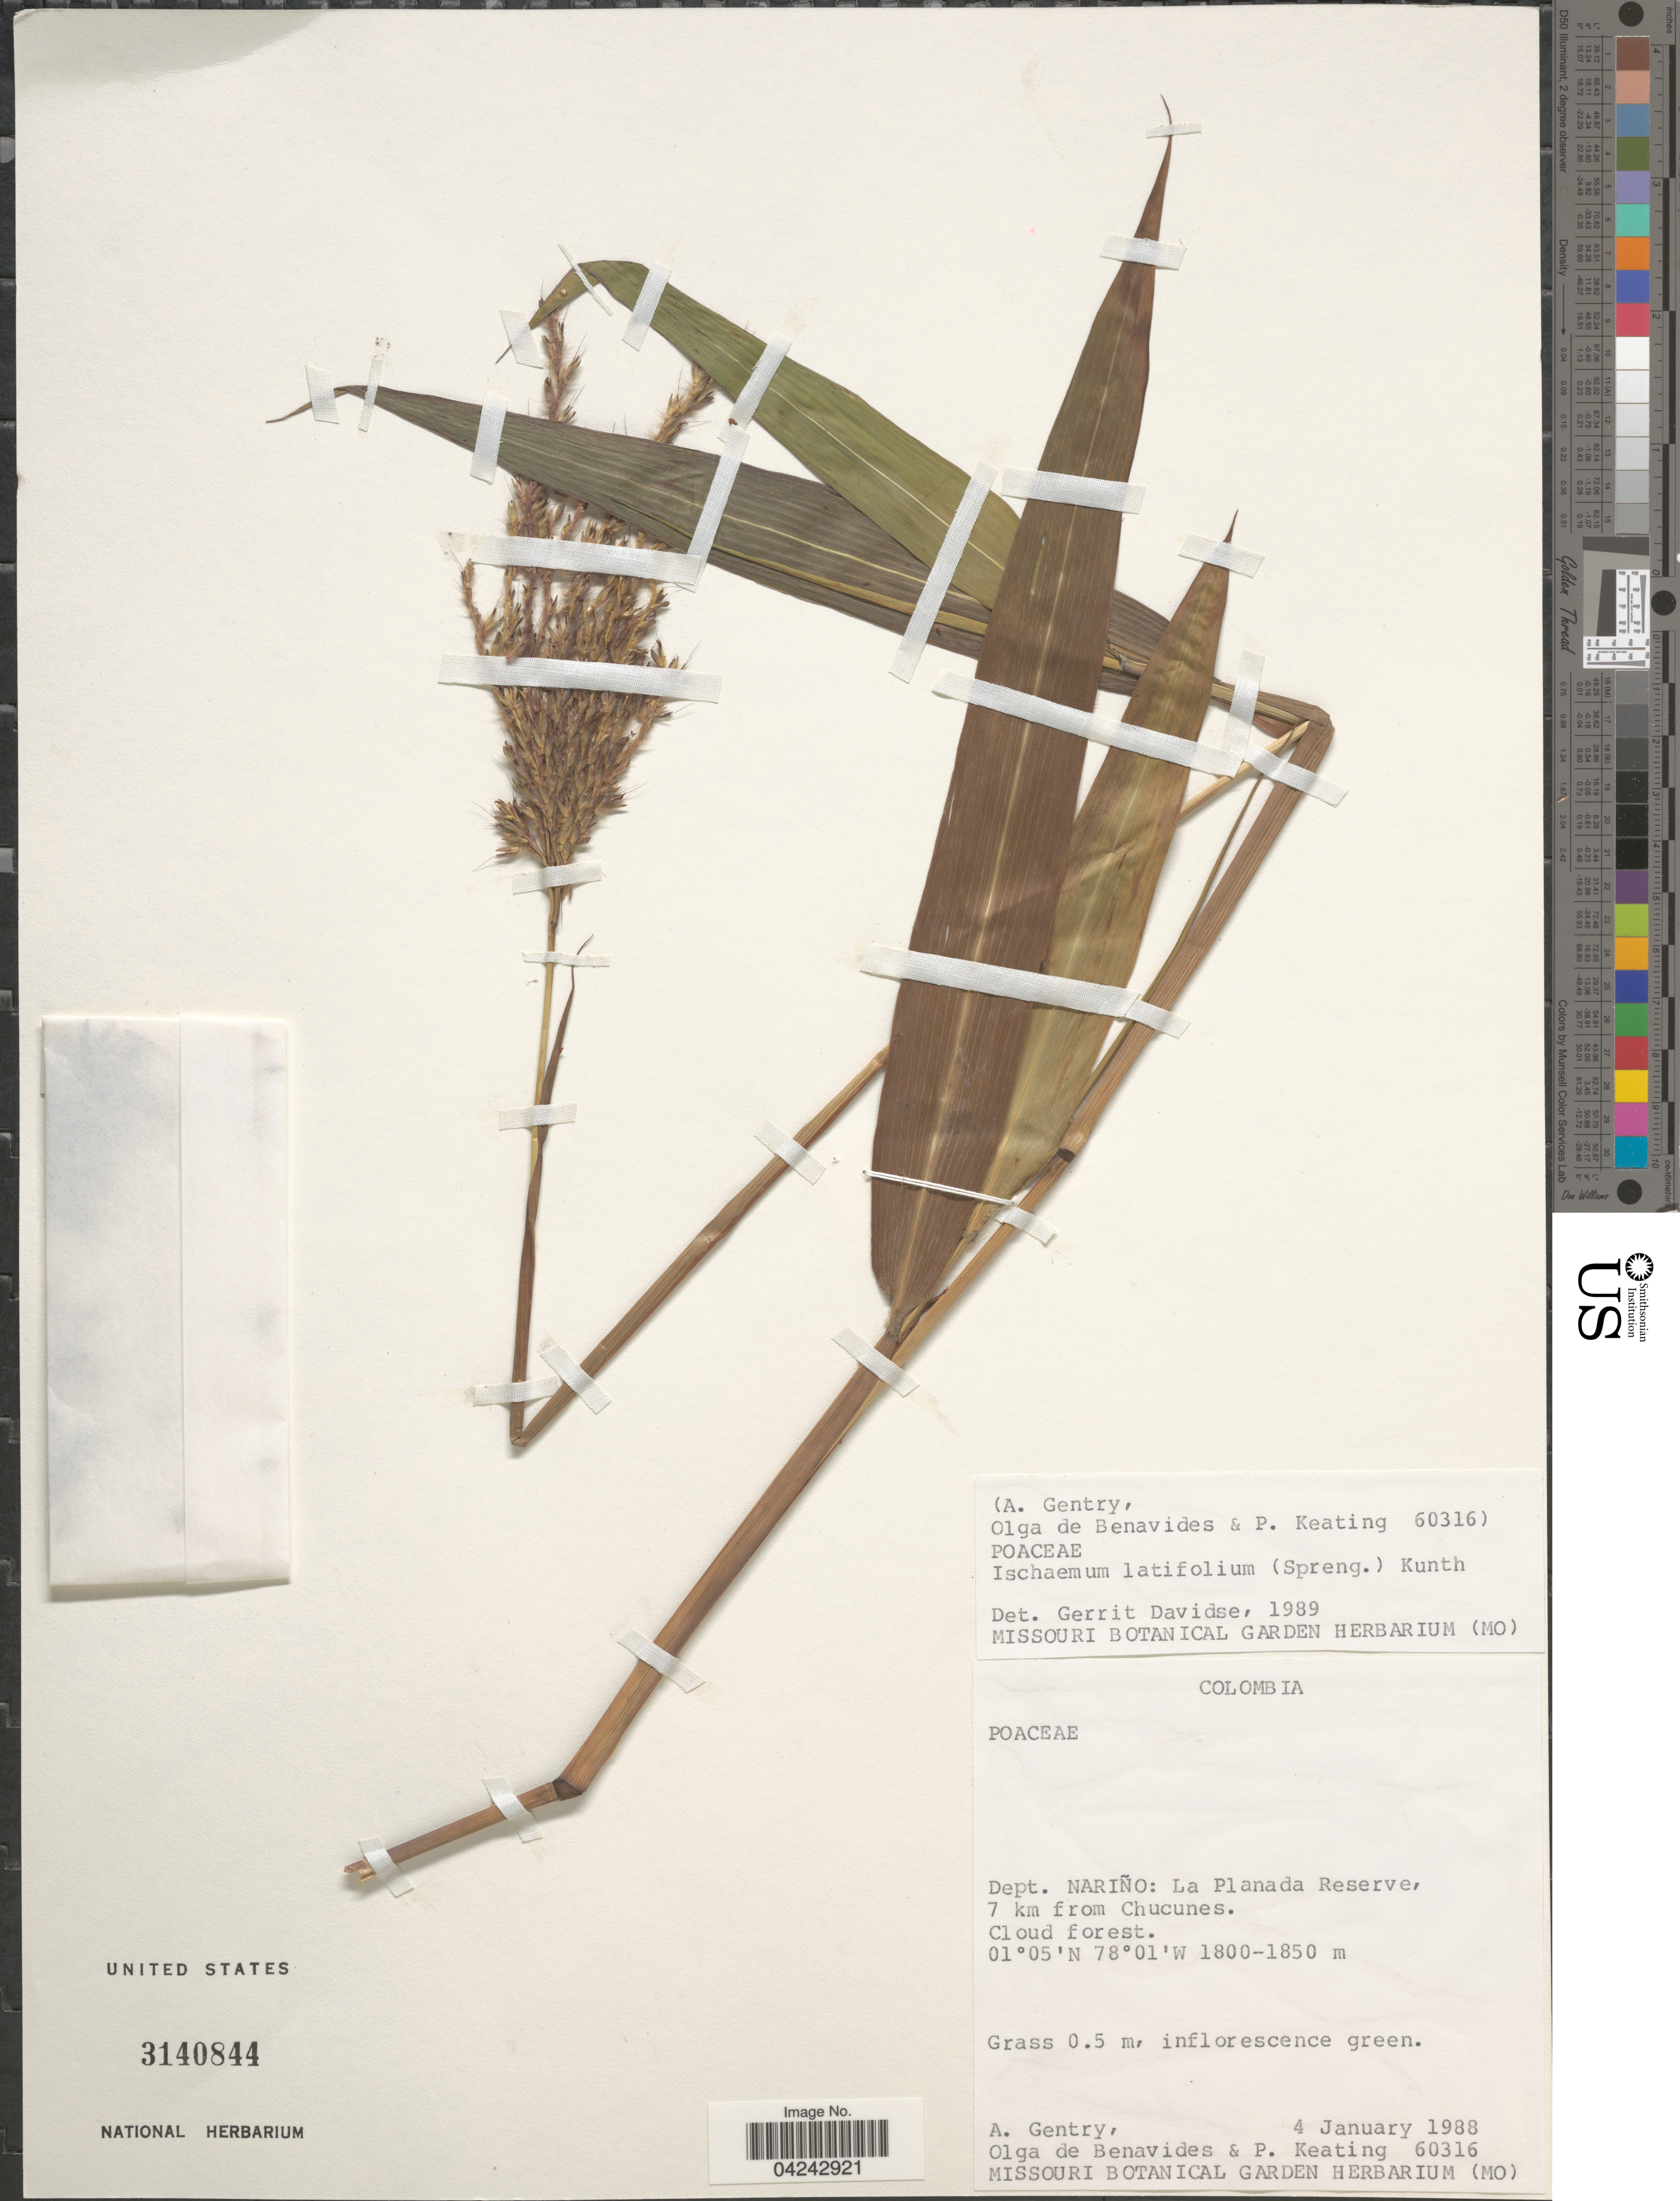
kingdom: Plantae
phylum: Tracheophyta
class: Liliopsida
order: Poales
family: Poaceae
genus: Ischaemum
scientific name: Ischaemum latifolium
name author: (Spreng.) Kunth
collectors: A. H. Gentry, Olga S. de Benavides & P. Keating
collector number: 60316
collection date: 1988-01-04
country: Colombia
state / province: Nariño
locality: Dept. Nariño: La Planada Reserve, 7 km from Chucunes.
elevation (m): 1800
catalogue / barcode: US 3140844